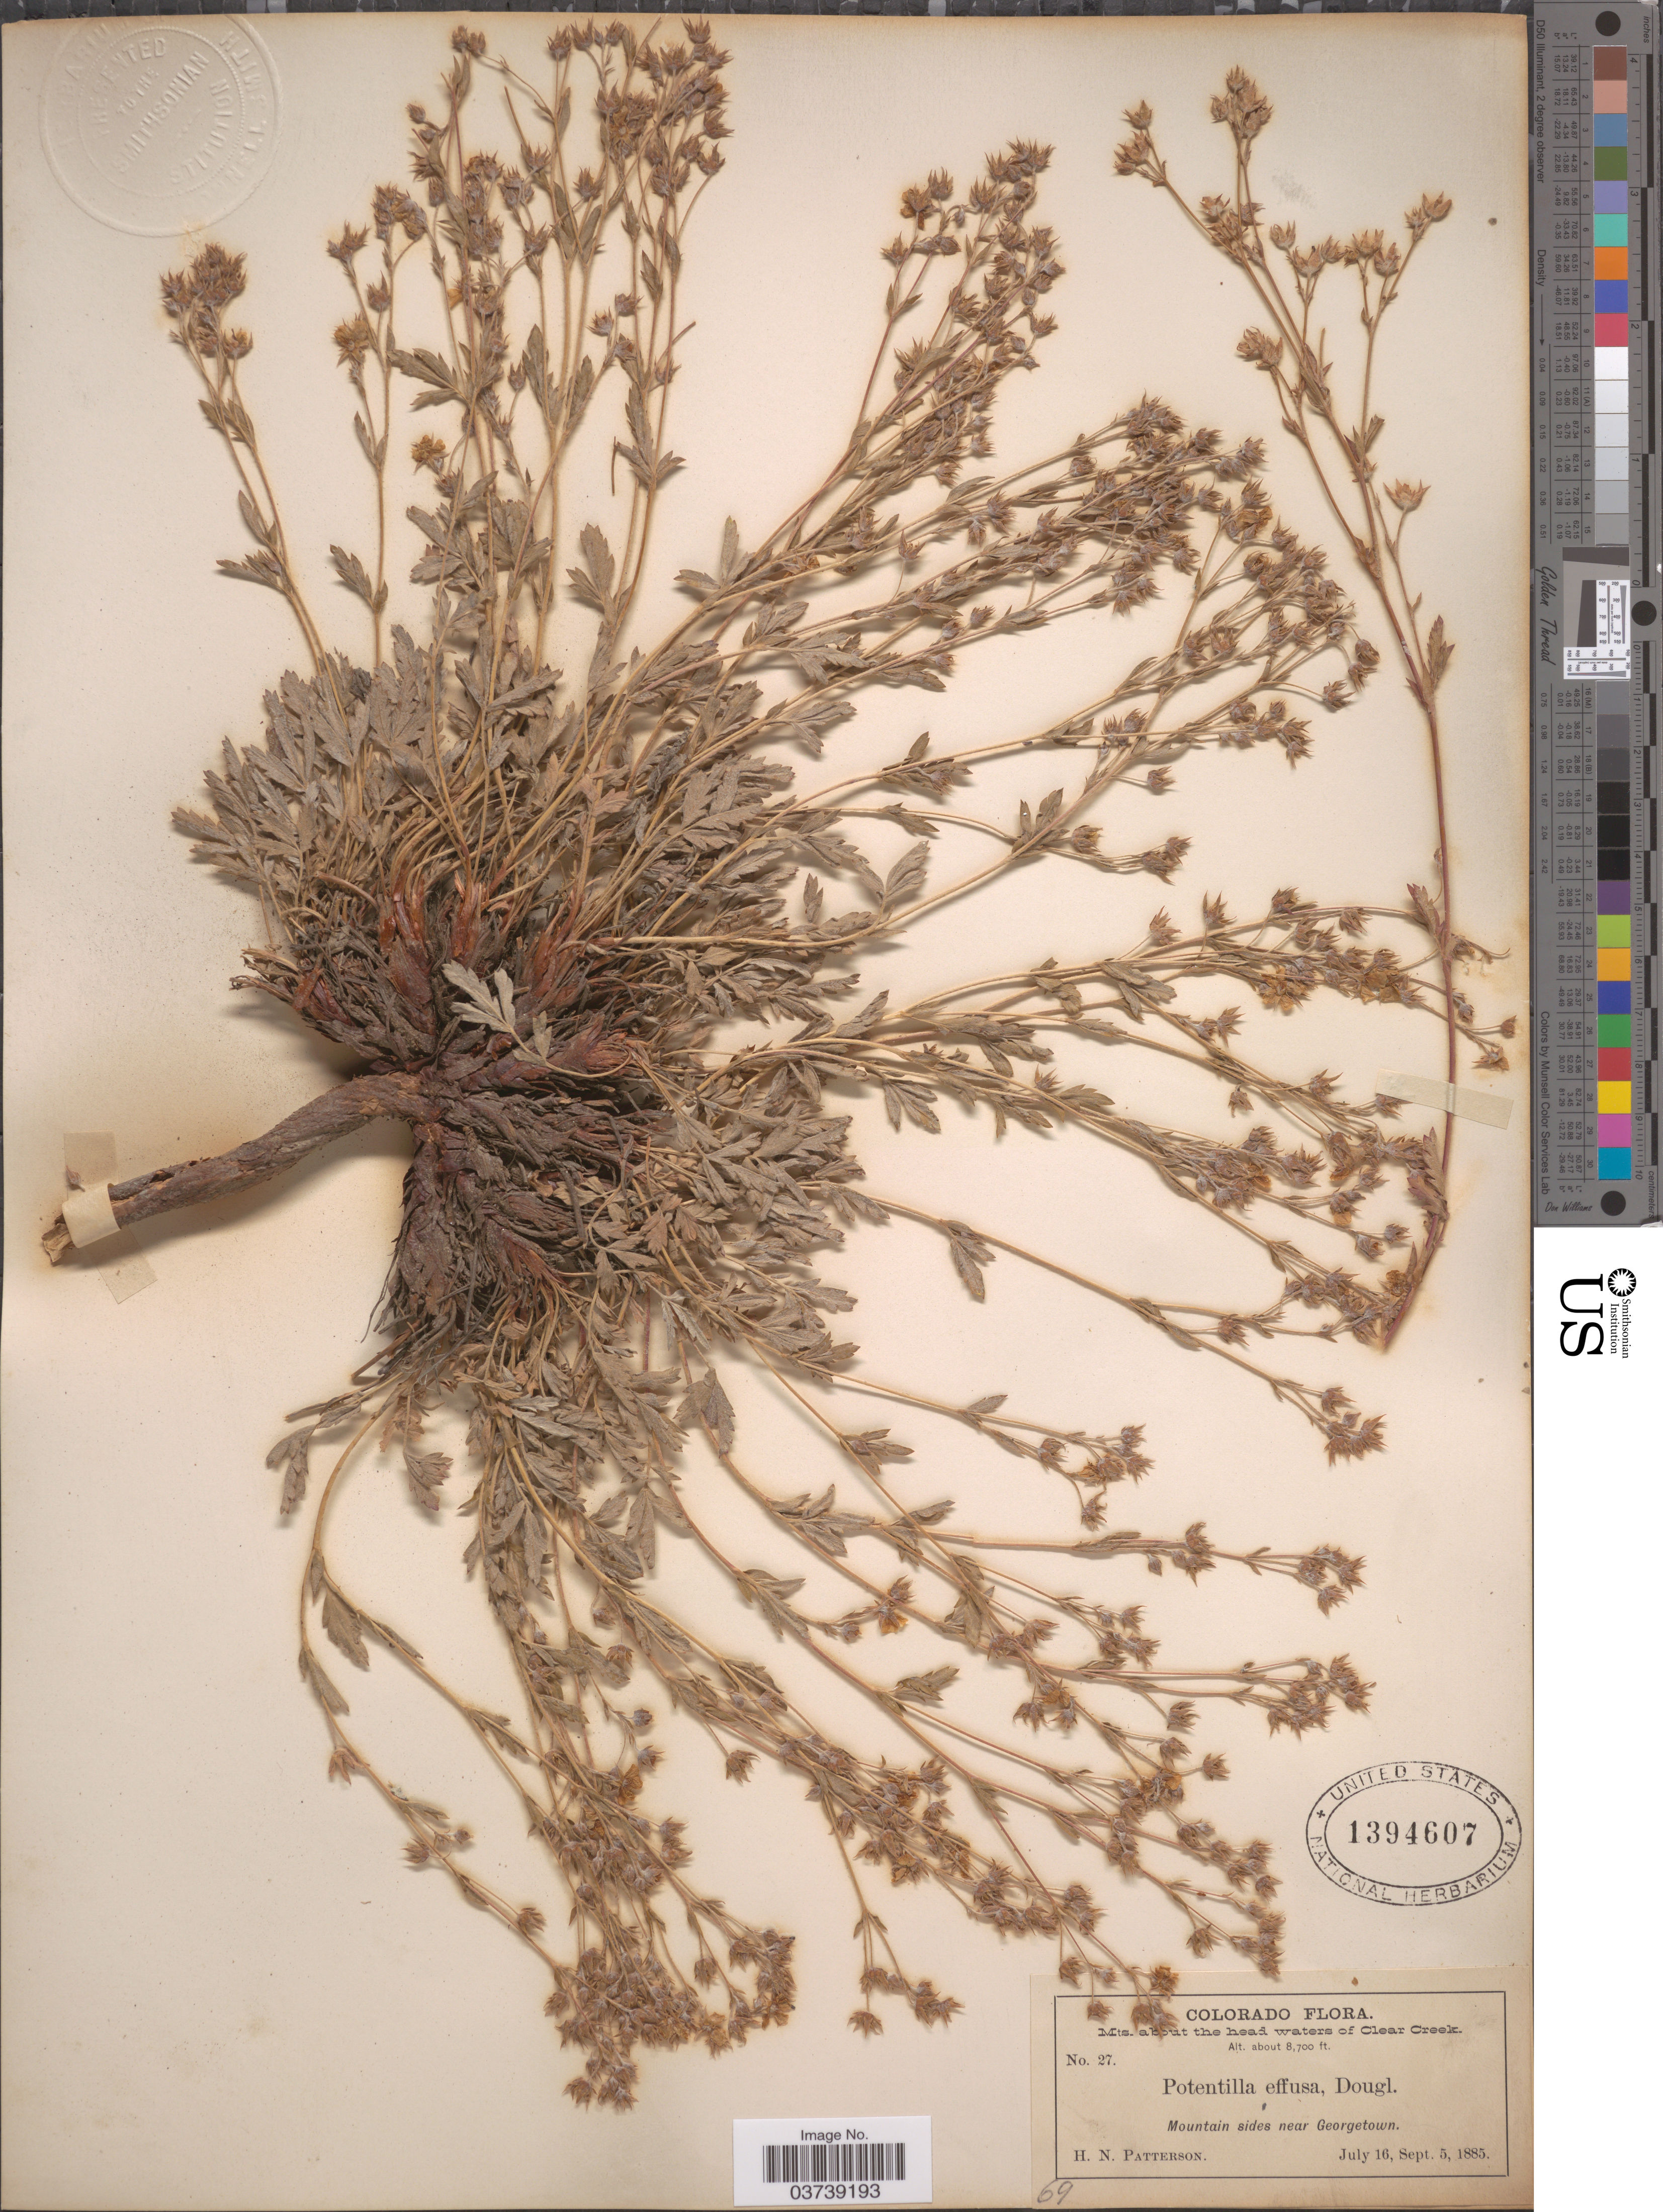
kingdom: Plantae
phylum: Tracheophyta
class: Magnoliopsida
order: Rosales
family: Rosaceae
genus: Potentilla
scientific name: Potentilla effusa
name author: Douglas ex Lehm.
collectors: H. N. Patterson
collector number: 27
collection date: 1885-07-16/1885-09-05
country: United States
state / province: Colorado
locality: Mts. about the head waters of Clear Creek. Mountain sides near Georgetown.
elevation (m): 2652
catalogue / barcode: US 1394607